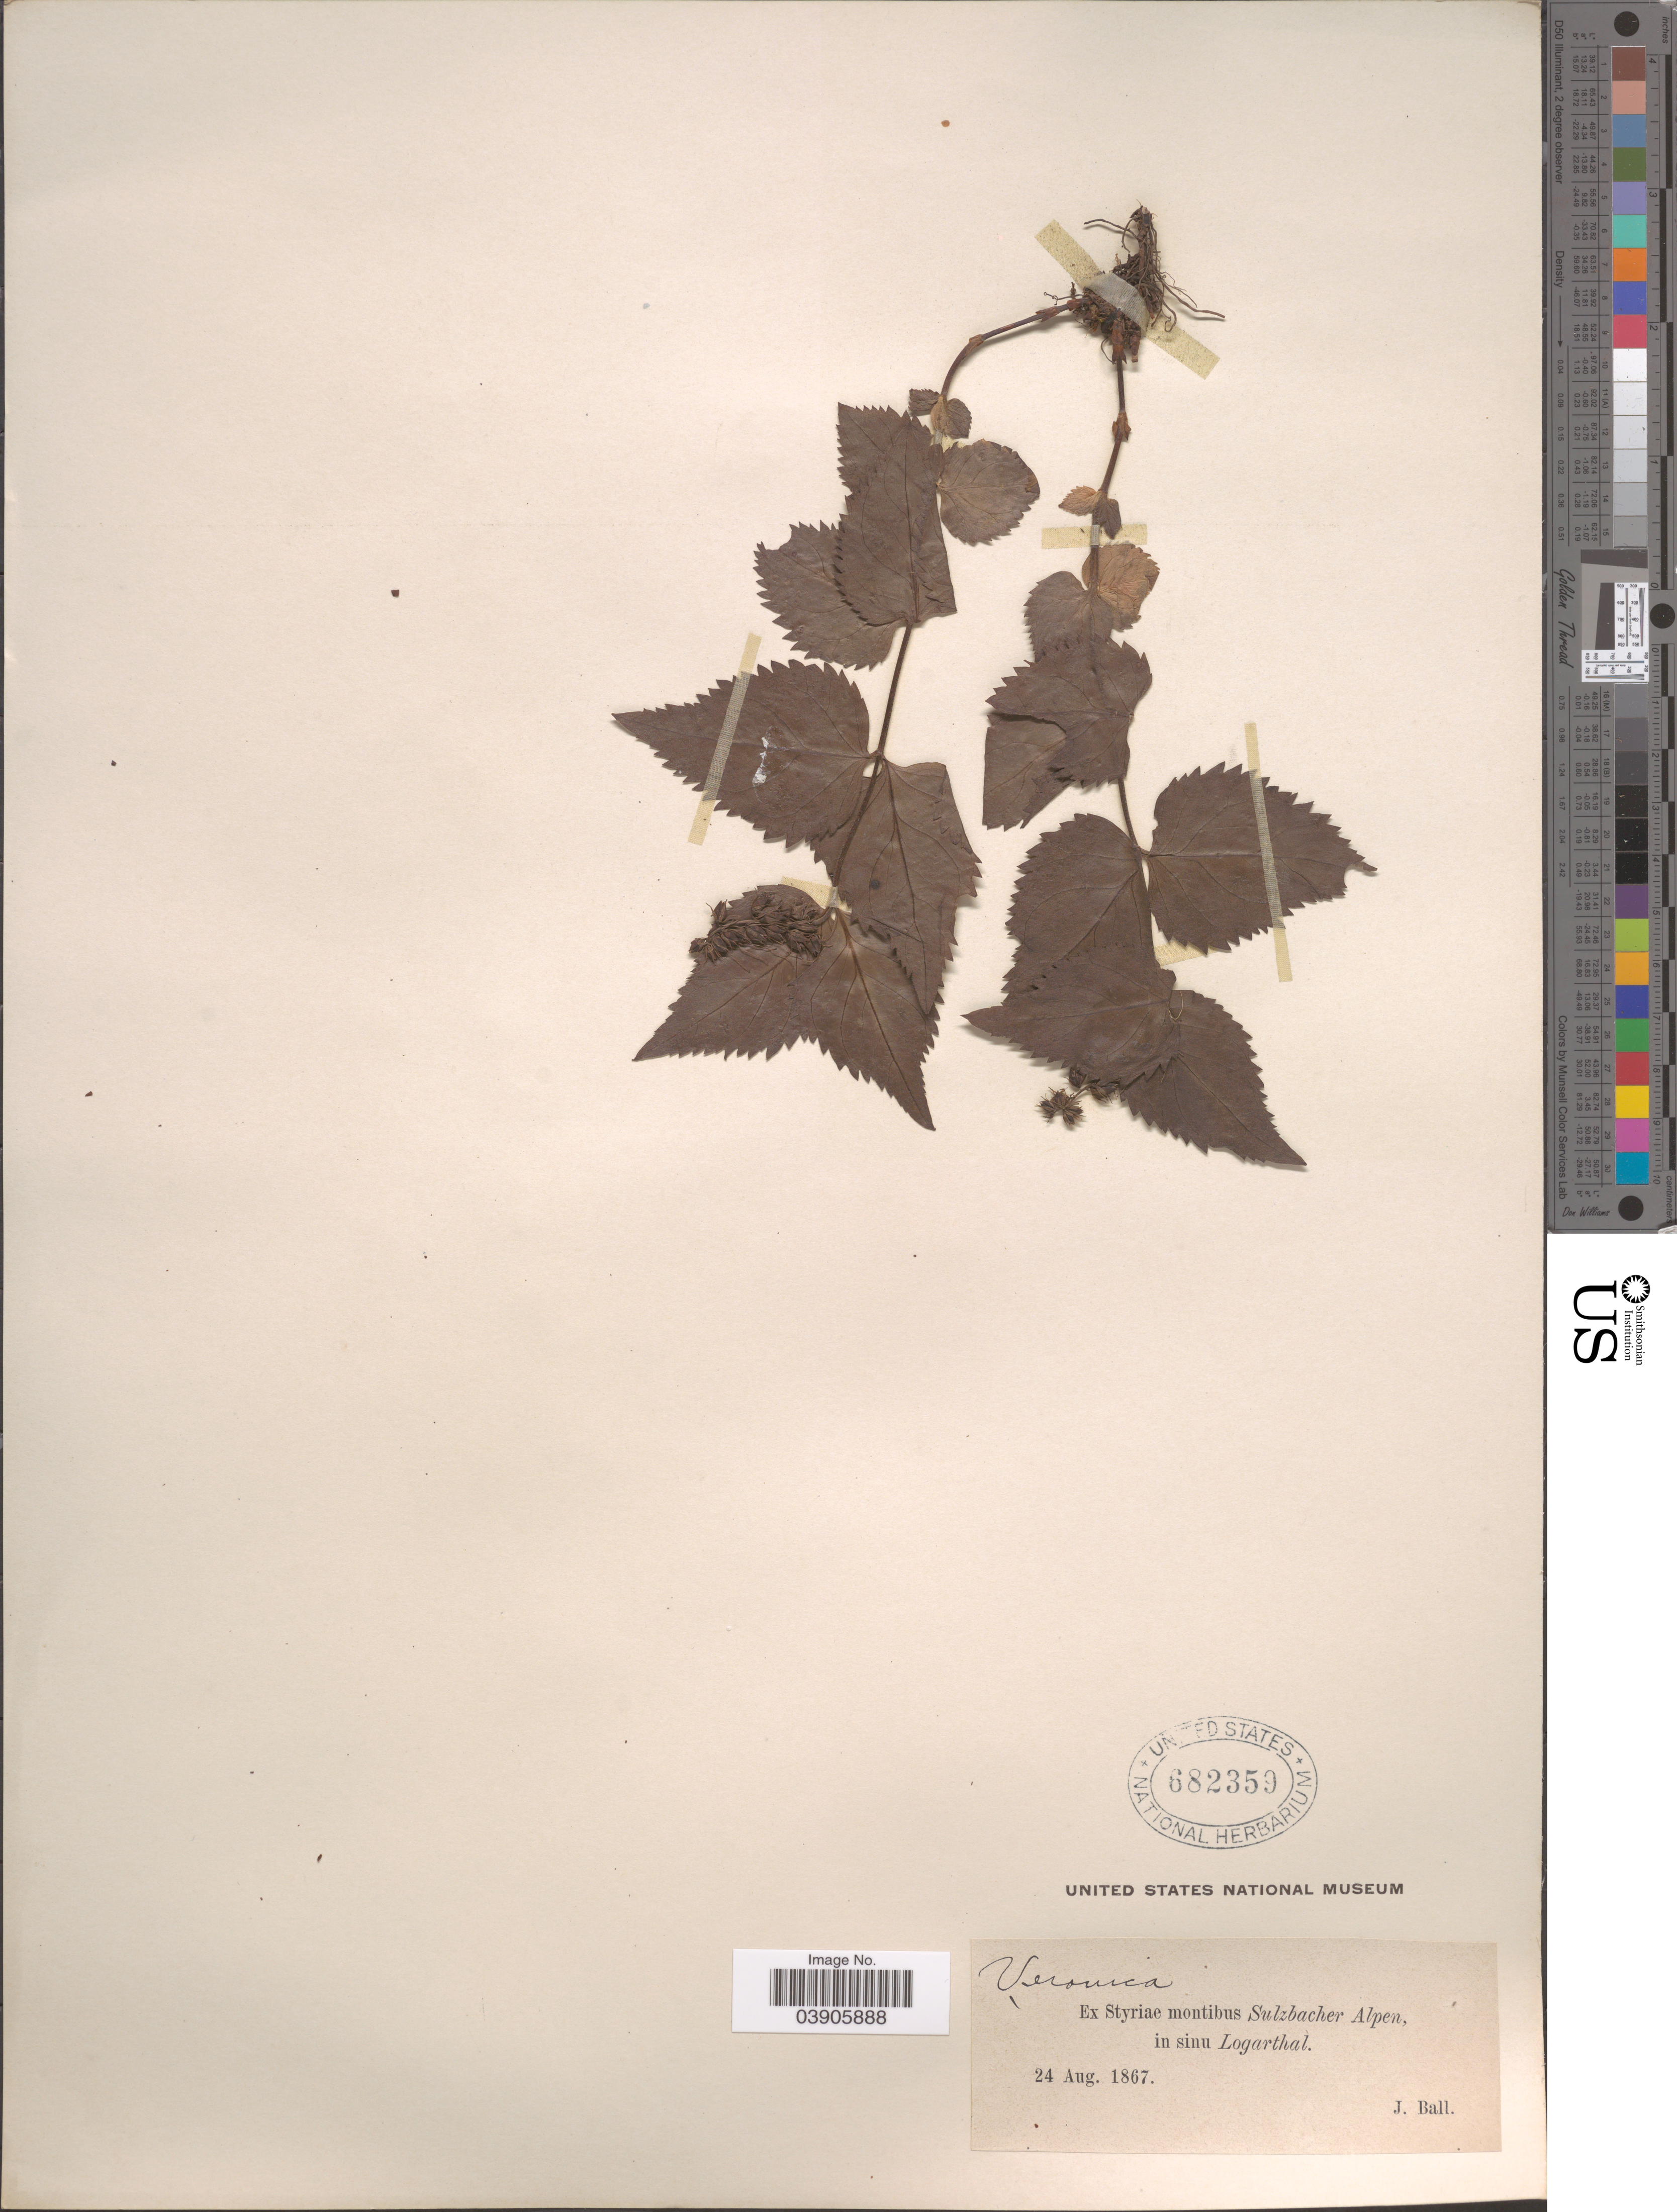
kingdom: Plantae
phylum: Tracheophyta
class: Magnoliopsida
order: Lamiales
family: Plantaginaceae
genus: Paederota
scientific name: Paederota sp.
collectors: J. Ball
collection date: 1867-08-24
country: Austria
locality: Ex Styriae montibus Sulzbacher Alpen, in sinu Logarthal.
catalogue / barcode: US 682359